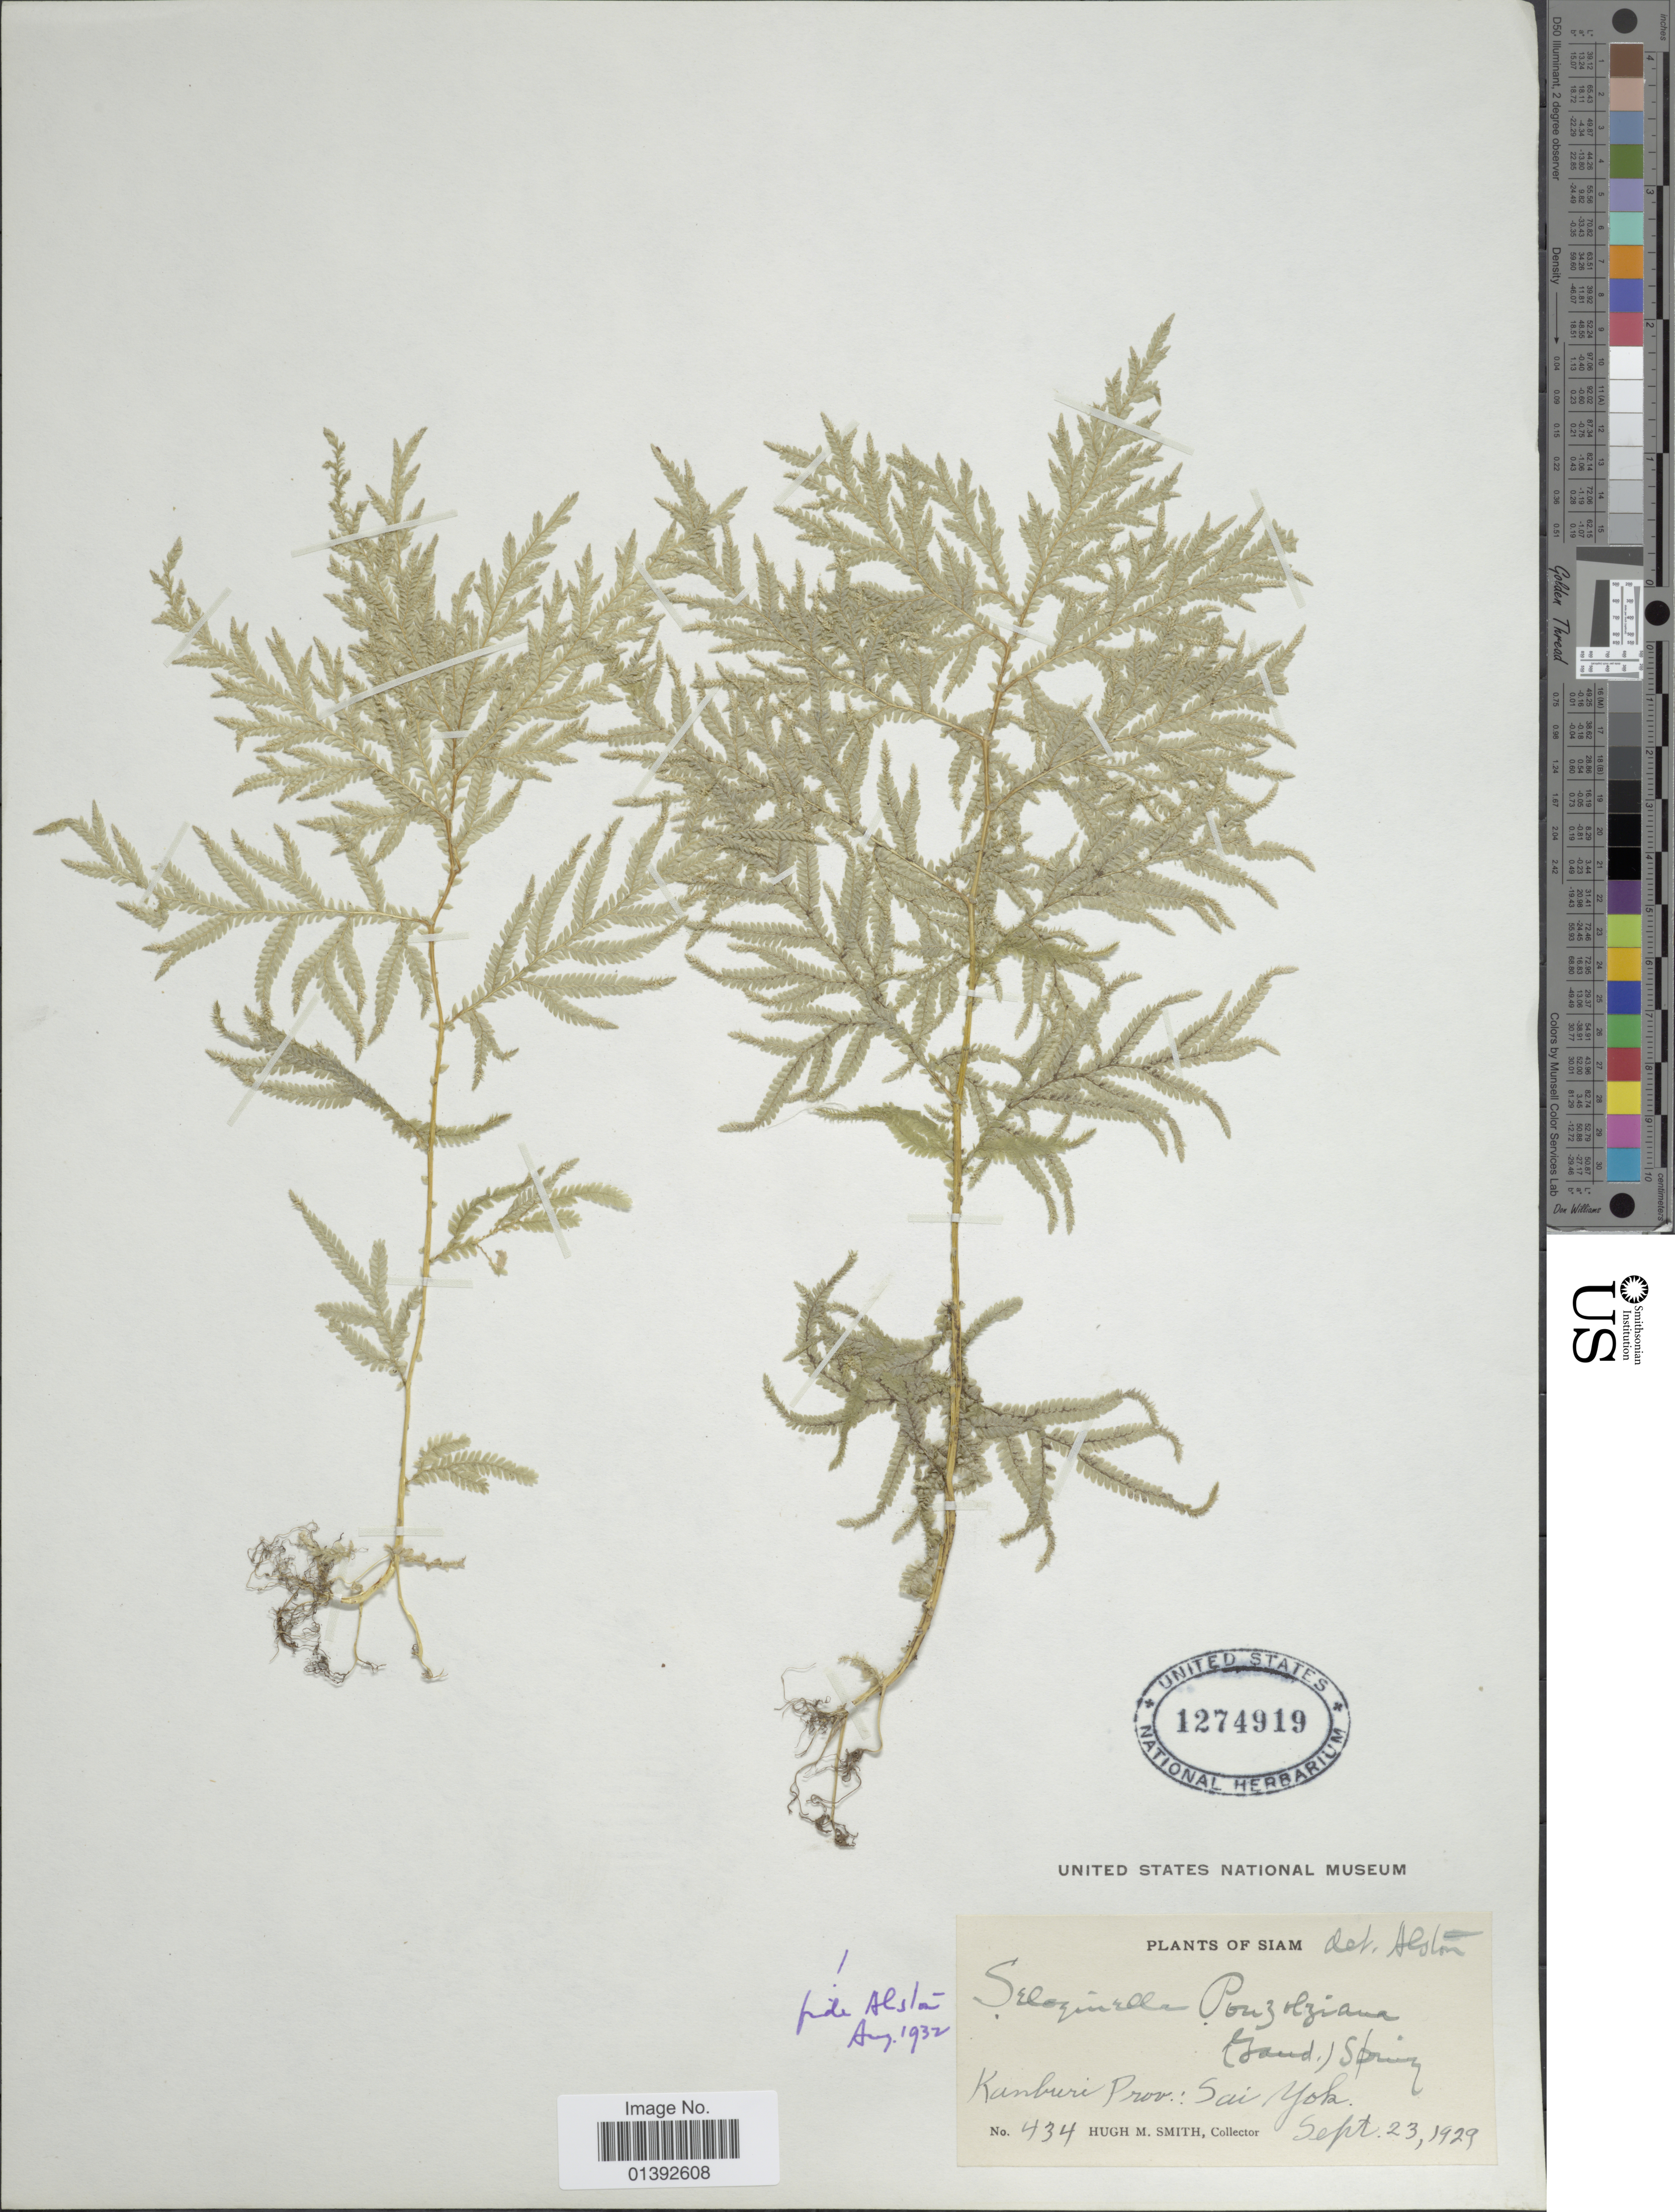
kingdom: Plantae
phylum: Tracheophyta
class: Lycopodiopsida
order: Selaginellales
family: Selaginellaceae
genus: Selaginella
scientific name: Selaginella delicatula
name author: (Desv.) Alston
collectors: H. M. Smith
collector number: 434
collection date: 1929-09-23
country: Thailand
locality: Siam, Kanburi Prov, Sai Yok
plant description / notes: No precise locality correction needed.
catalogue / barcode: US 1274919